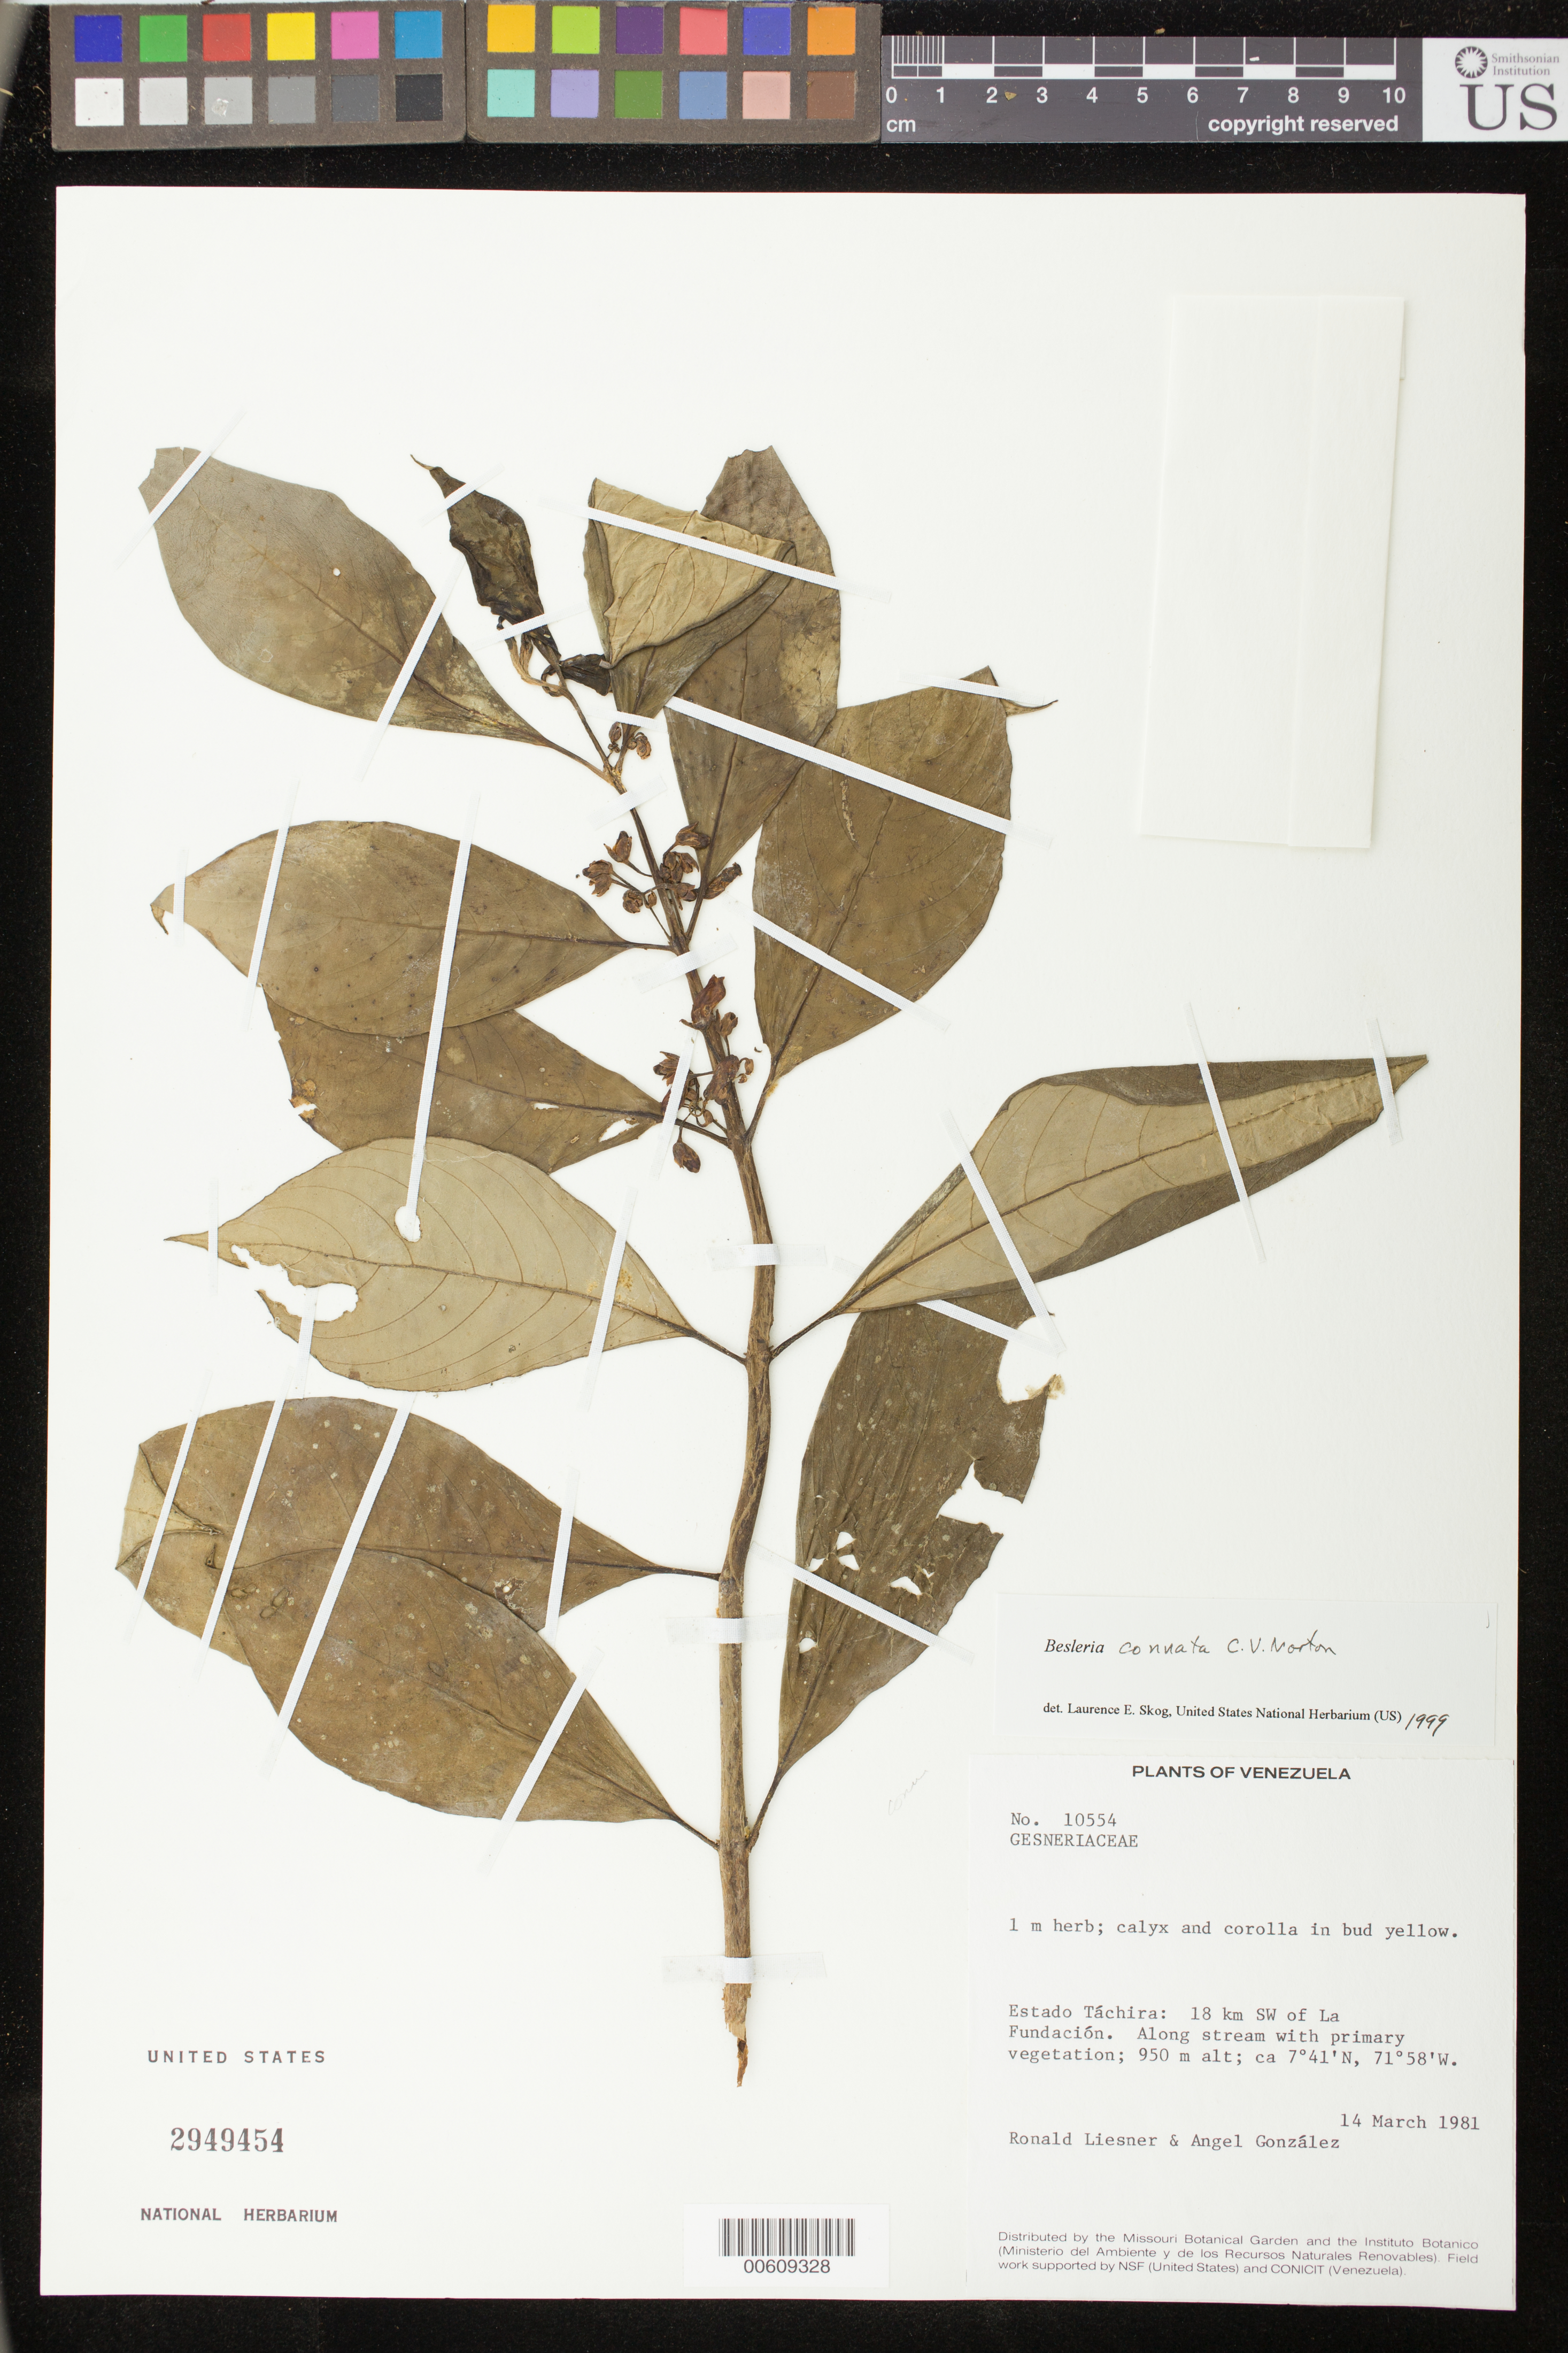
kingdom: Plantae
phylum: Tracheophyta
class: Magnoliopsida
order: Lamiales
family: Gesneriaceae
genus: Besleria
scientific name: Besleria connata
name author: C.V. Morton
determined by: Skog, Laurence E.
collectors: R. L. Liesner & A. C. González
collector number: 10554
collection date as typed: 14 Mar 1981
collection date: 1981-03-14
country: Venezuela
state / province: Táchira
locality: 18 km SW of La Fundación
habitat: Along stream with primary vegetation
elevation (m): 950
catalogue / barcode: US 2949454